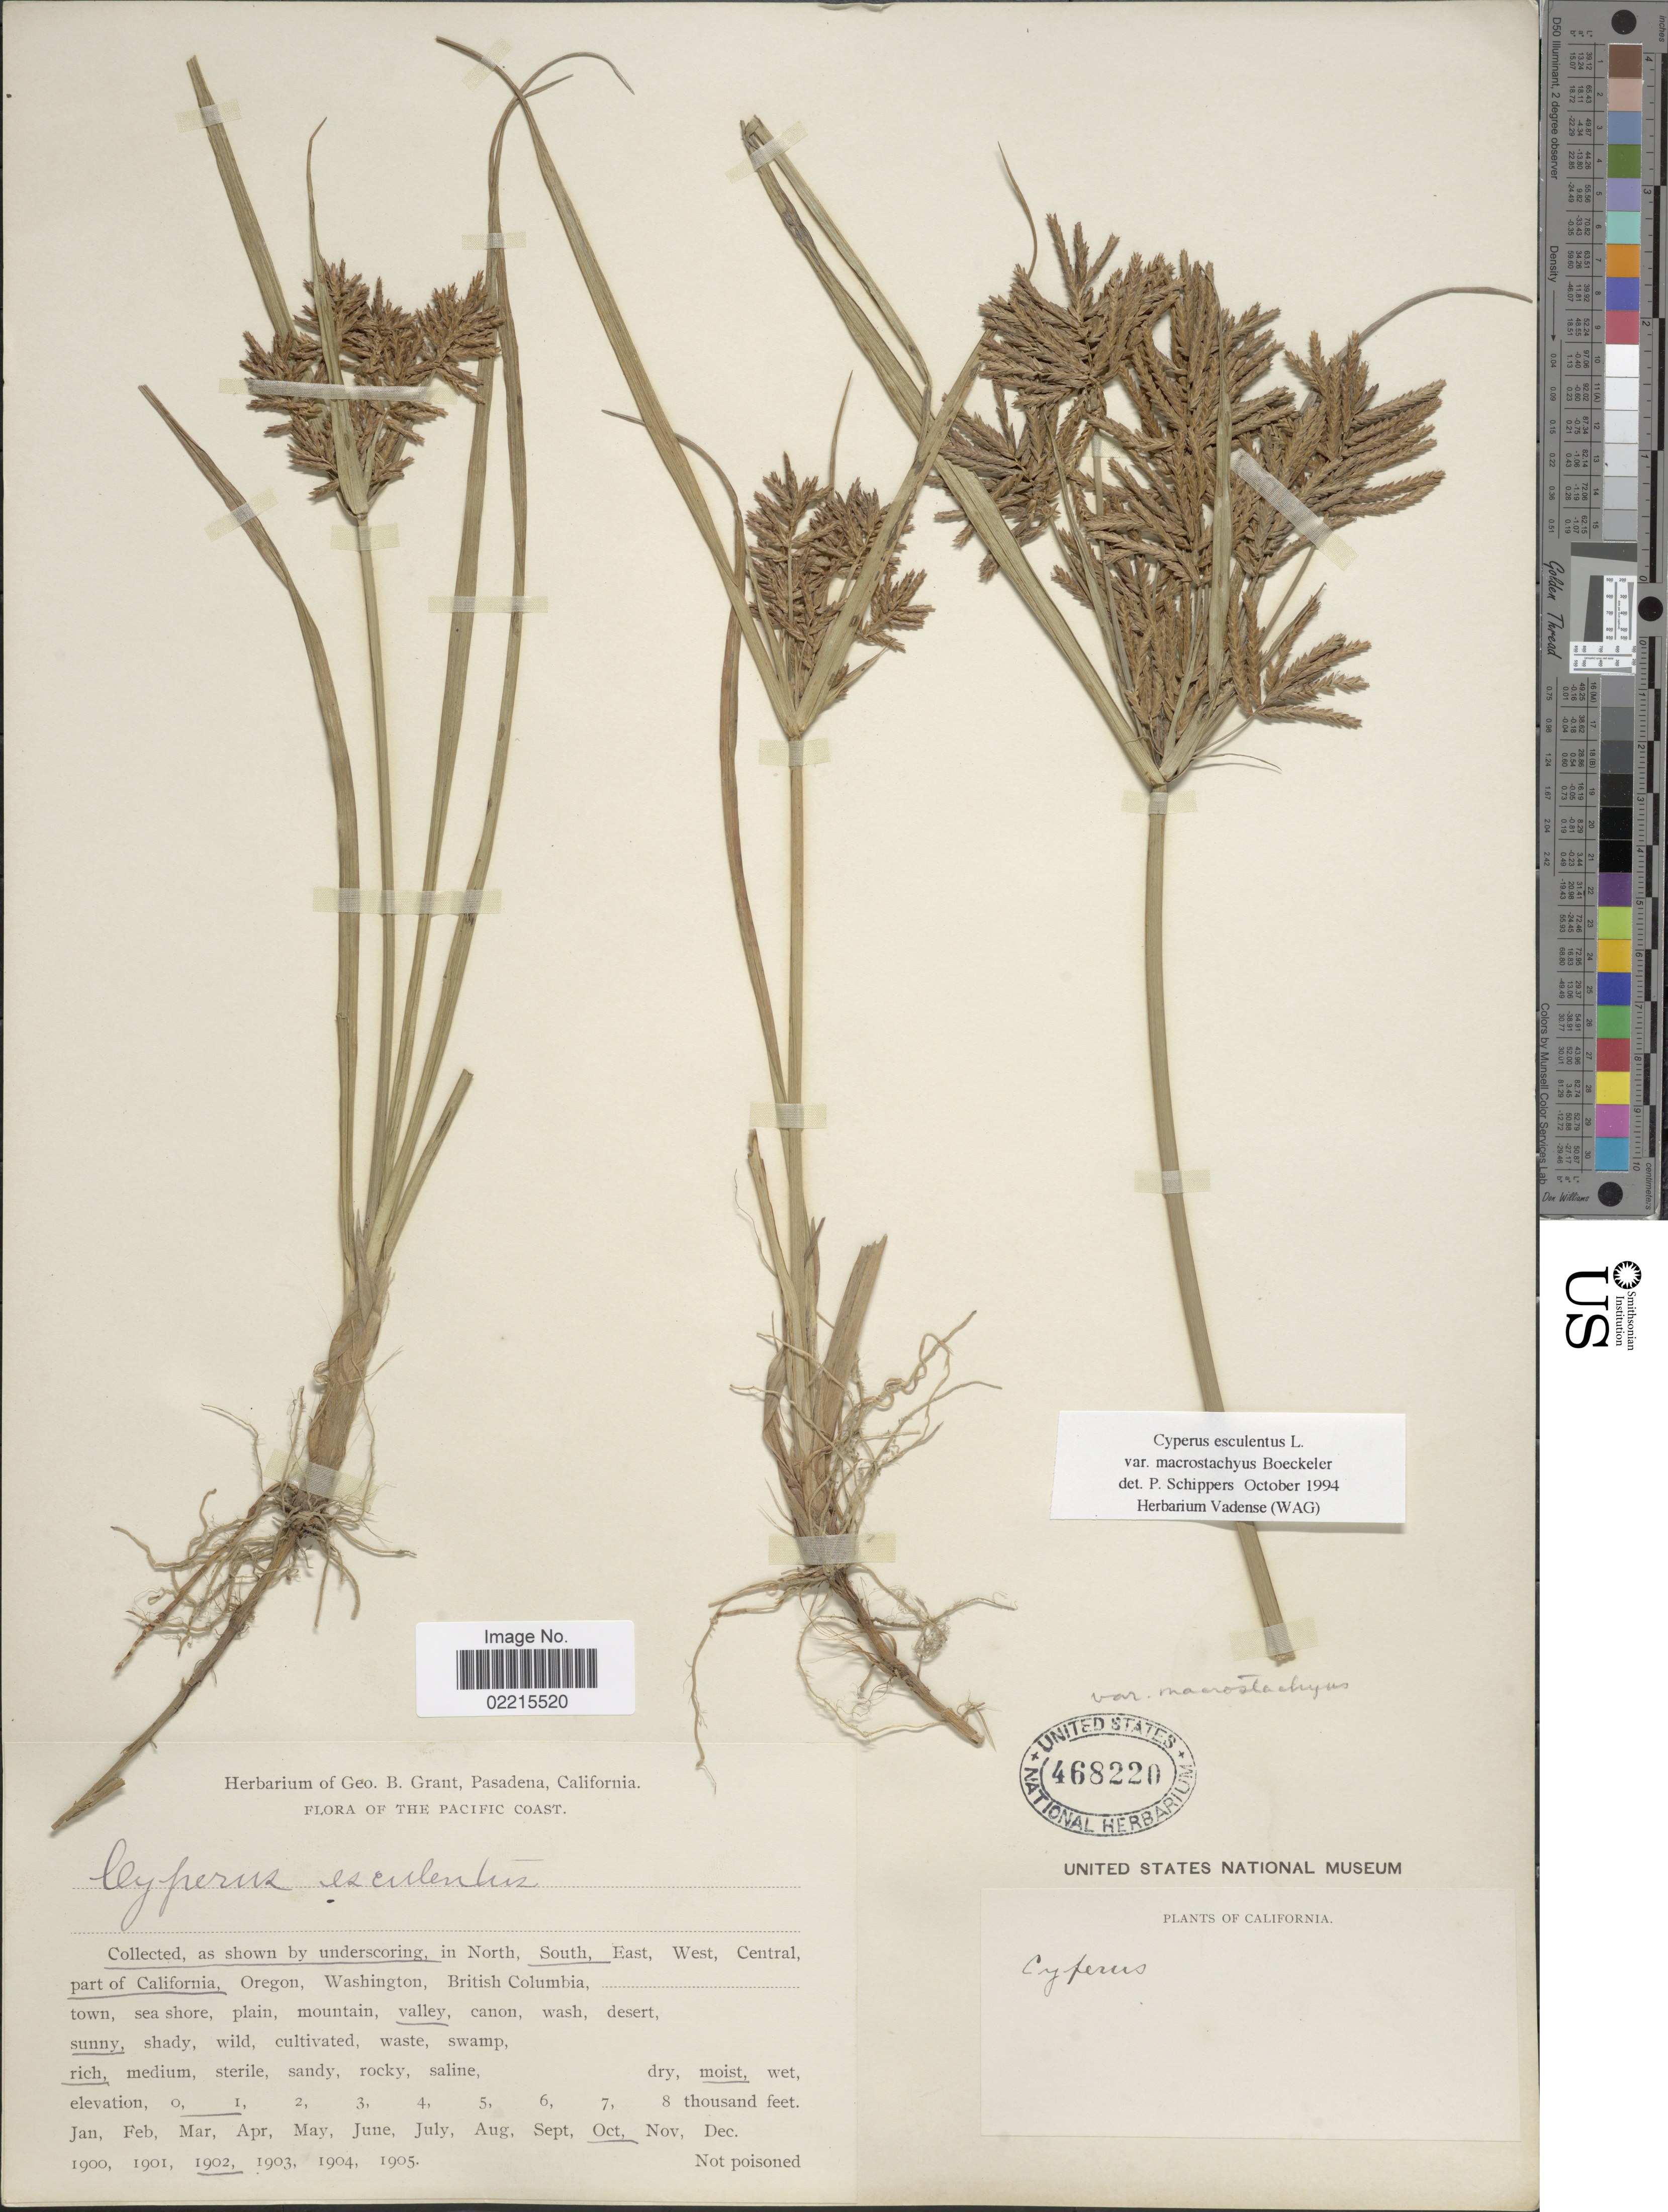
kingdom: Plantae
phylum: Tracheophyta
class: Liliopsida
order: Poales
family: Cyperaceae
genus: Cyperus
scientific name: Cyperus esculentus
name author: L.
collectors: ex herb. Geo. B. Grant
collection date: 1902-10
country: United States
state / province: California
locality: The Pacific Coast, Collected, as shown by underscoring, South, part of California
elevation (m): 305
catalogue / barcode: US 468220